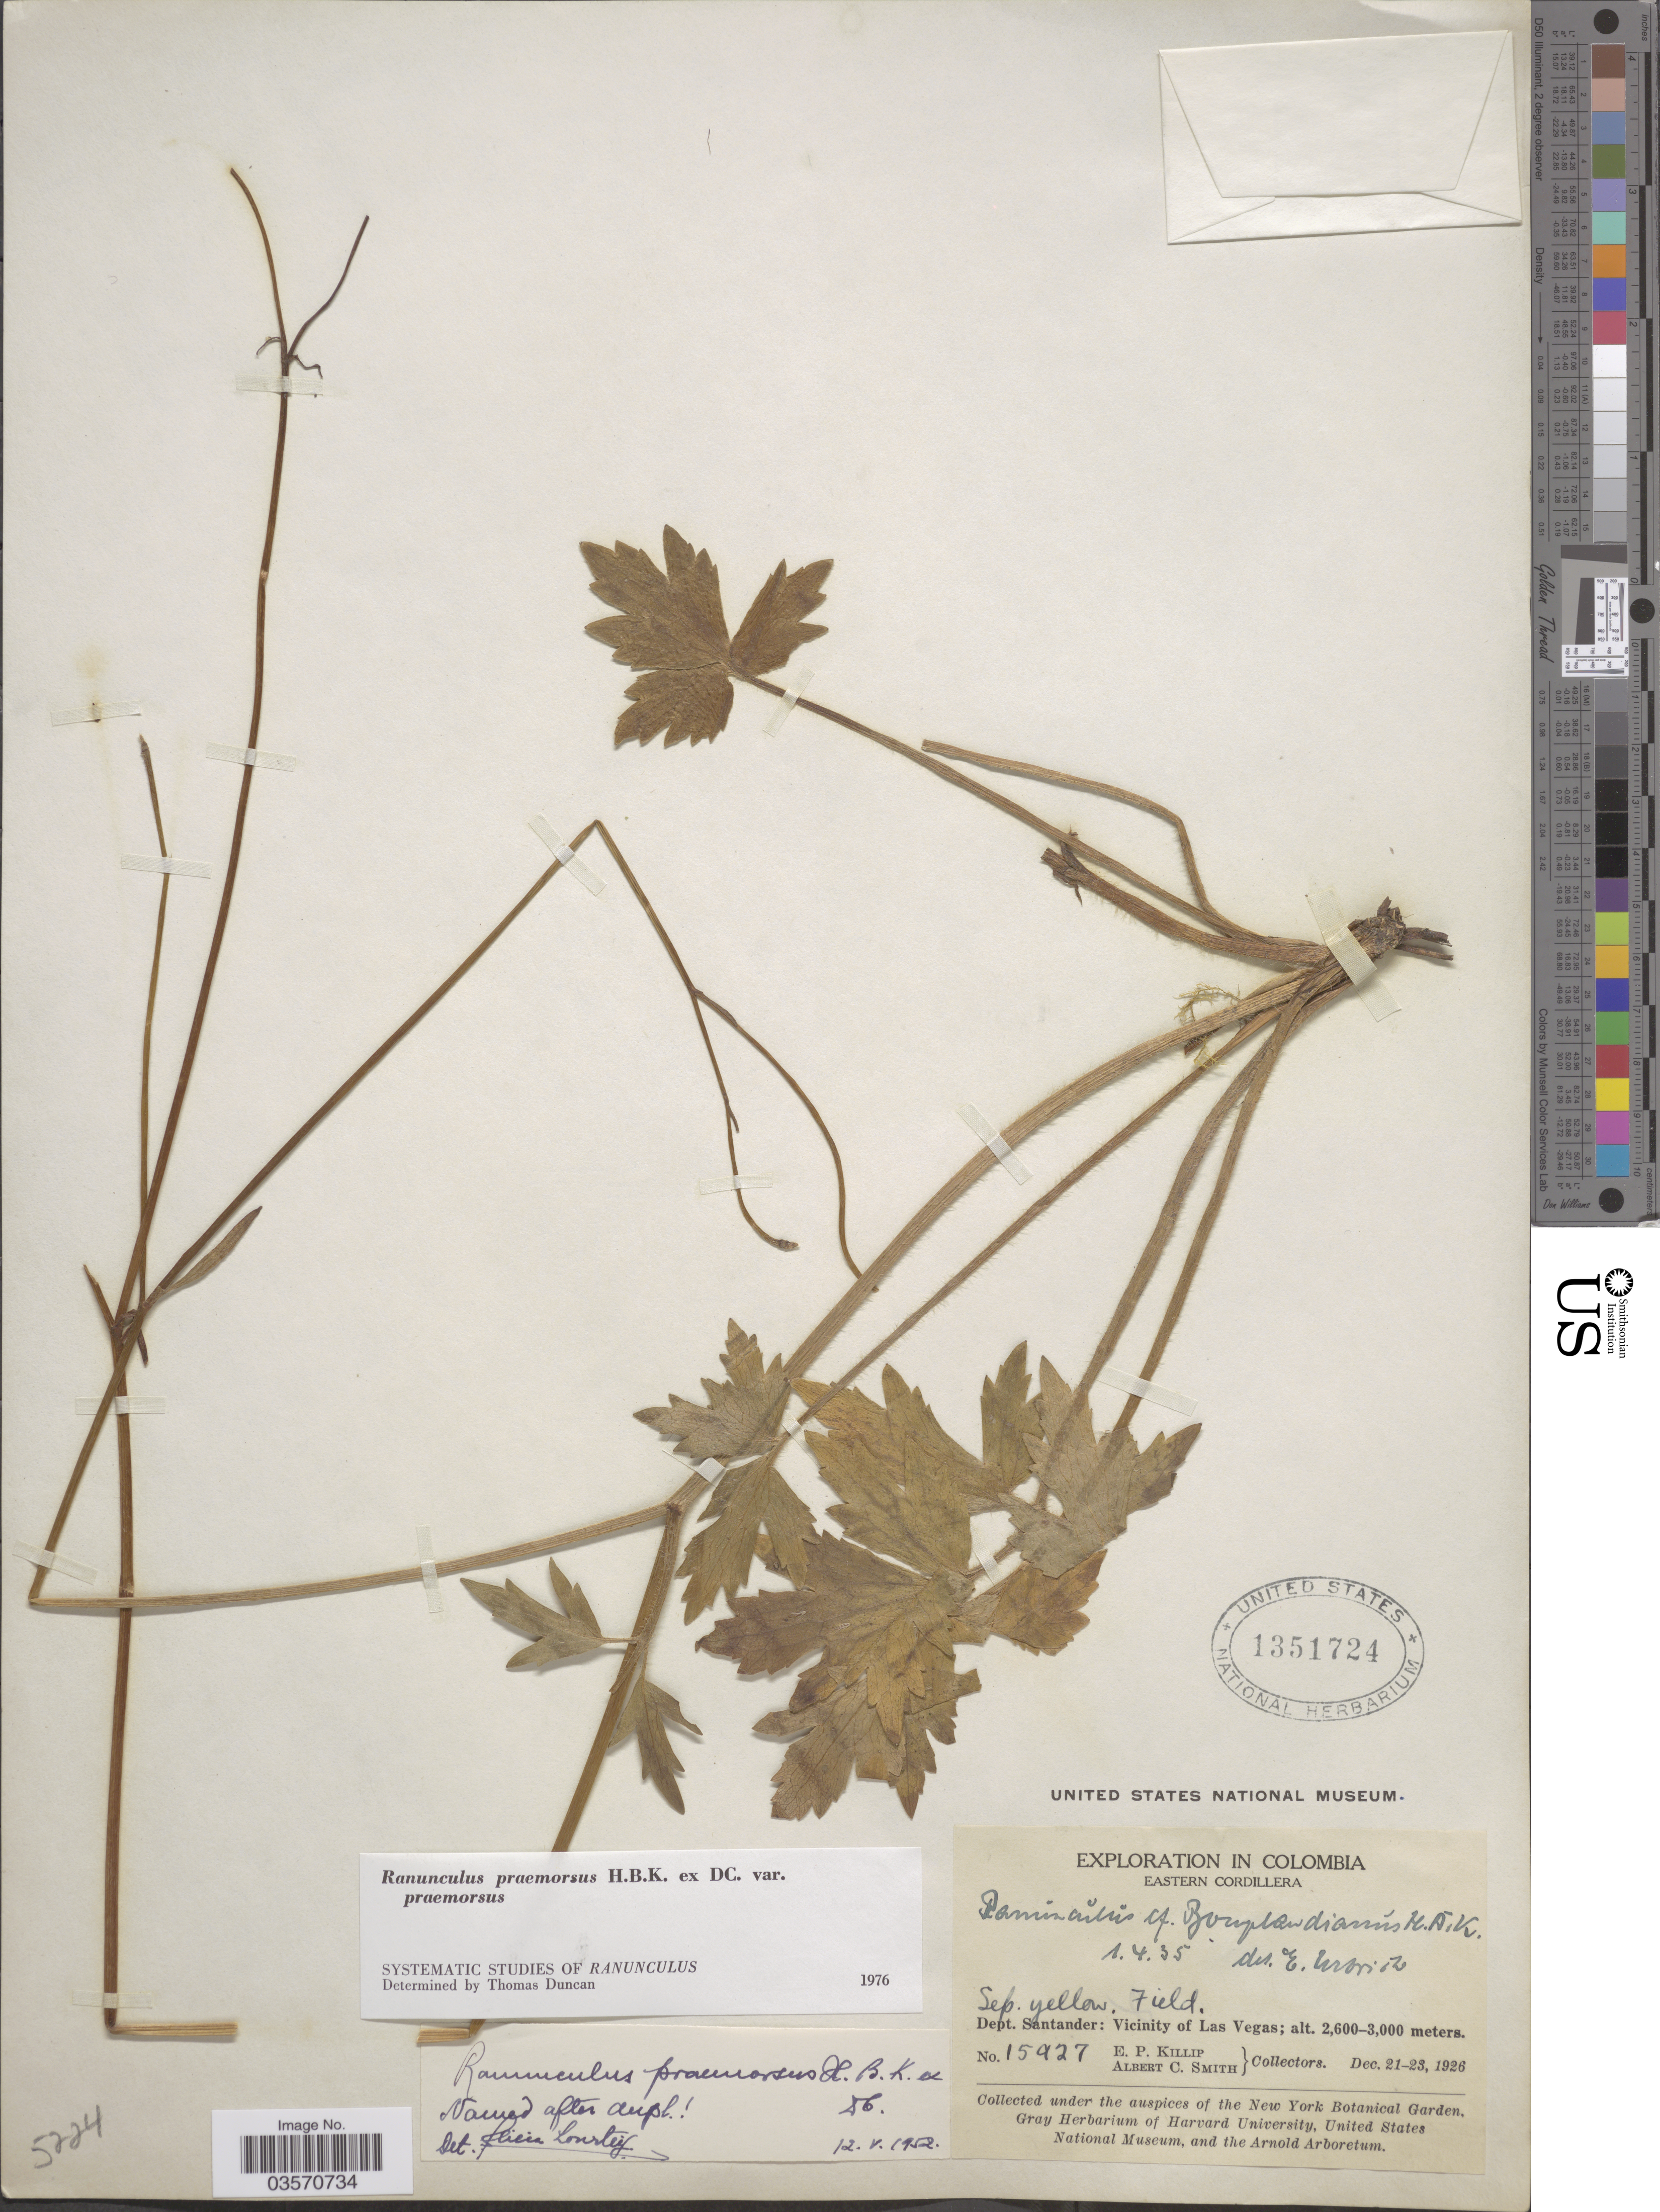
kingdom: Plantae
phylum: Tracheophyta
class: Magnoliopsida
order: Ranunculales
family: Ranunculaceae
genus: Ranunculus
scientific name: Ranunculus praemorsus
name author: Kunth ex DC.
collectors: E. P. Killip & A. C. Smith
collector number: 15927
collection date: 1926-12-21/1926-12-23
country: Colombia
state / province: Santander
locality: Eastern Cordillera. Dept. Santander: Vicinity of Las Vegas.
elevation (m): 2600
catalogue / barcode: US 1351724